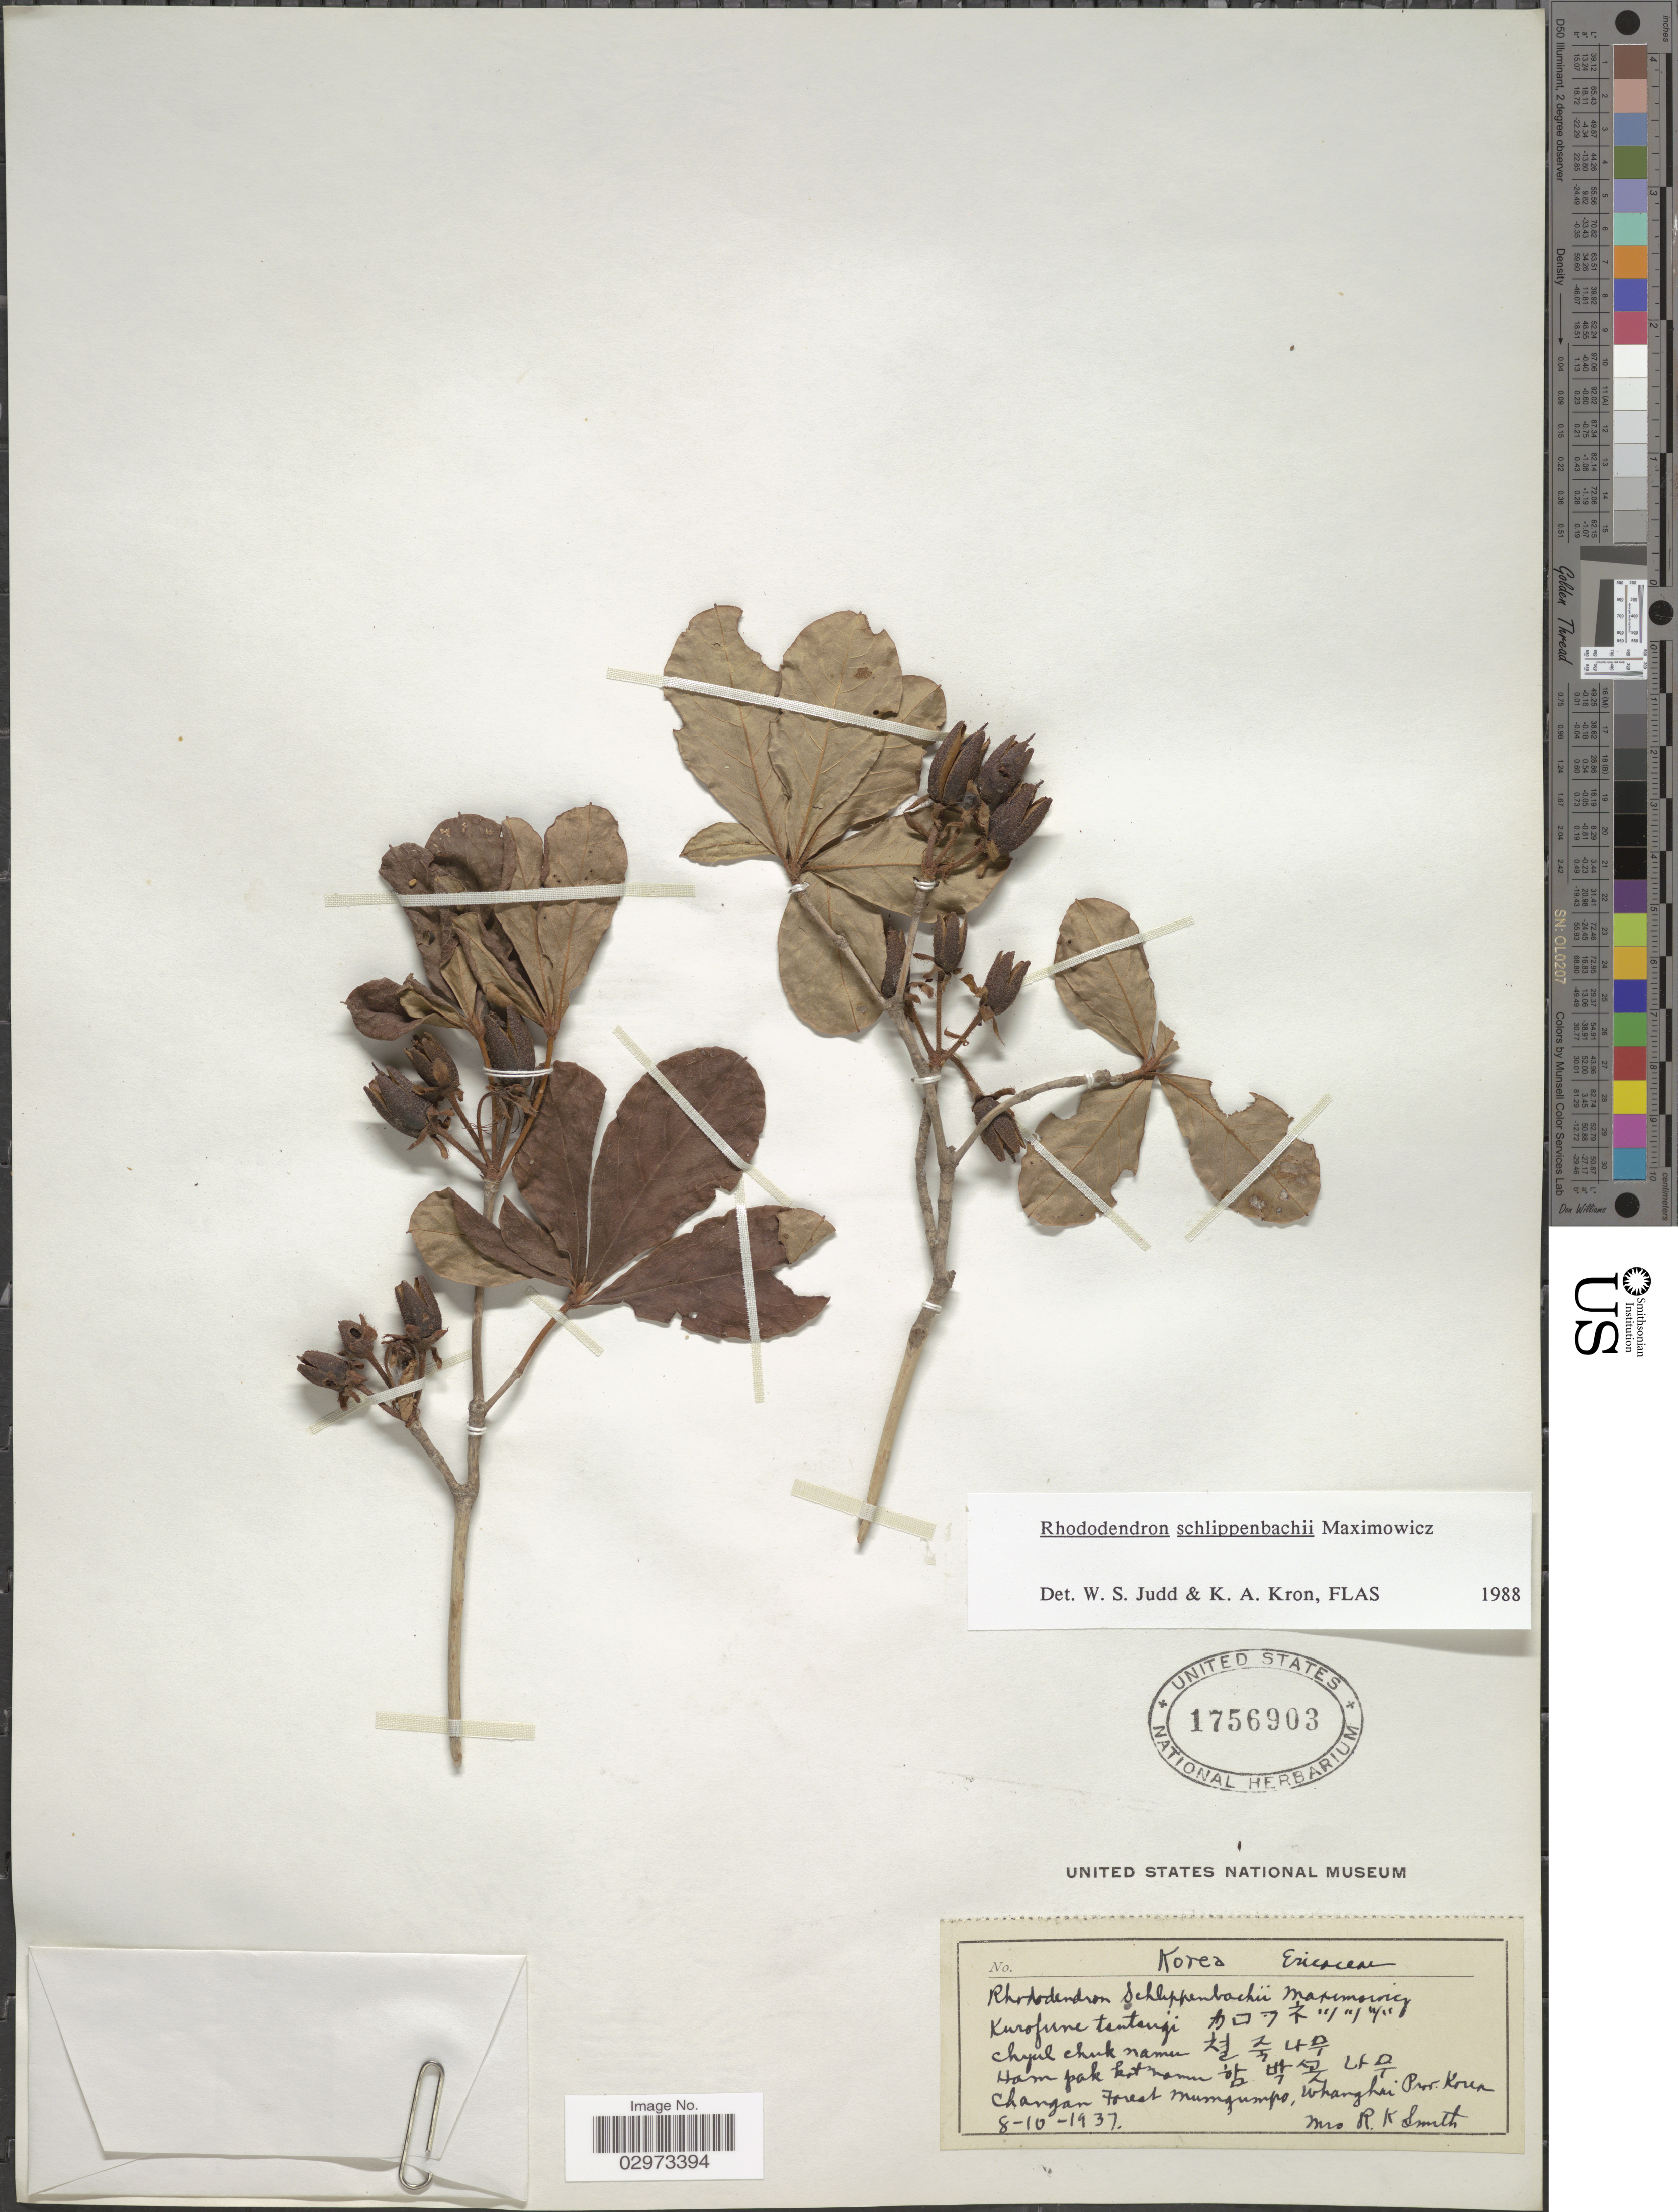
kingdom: Plantae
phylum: Tracheophyta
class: Magnoliopsida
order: Ericales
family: Ericaceae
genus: Rhododendron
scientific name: Rhododendron schlippenbachii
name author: Maxim.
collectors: Mrs. R. K. Smith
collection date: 1937-10-08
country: North Korea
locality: Changan Forest, Mumgumpo, Whanghai Prov. Korea.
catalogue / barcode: US 1756903